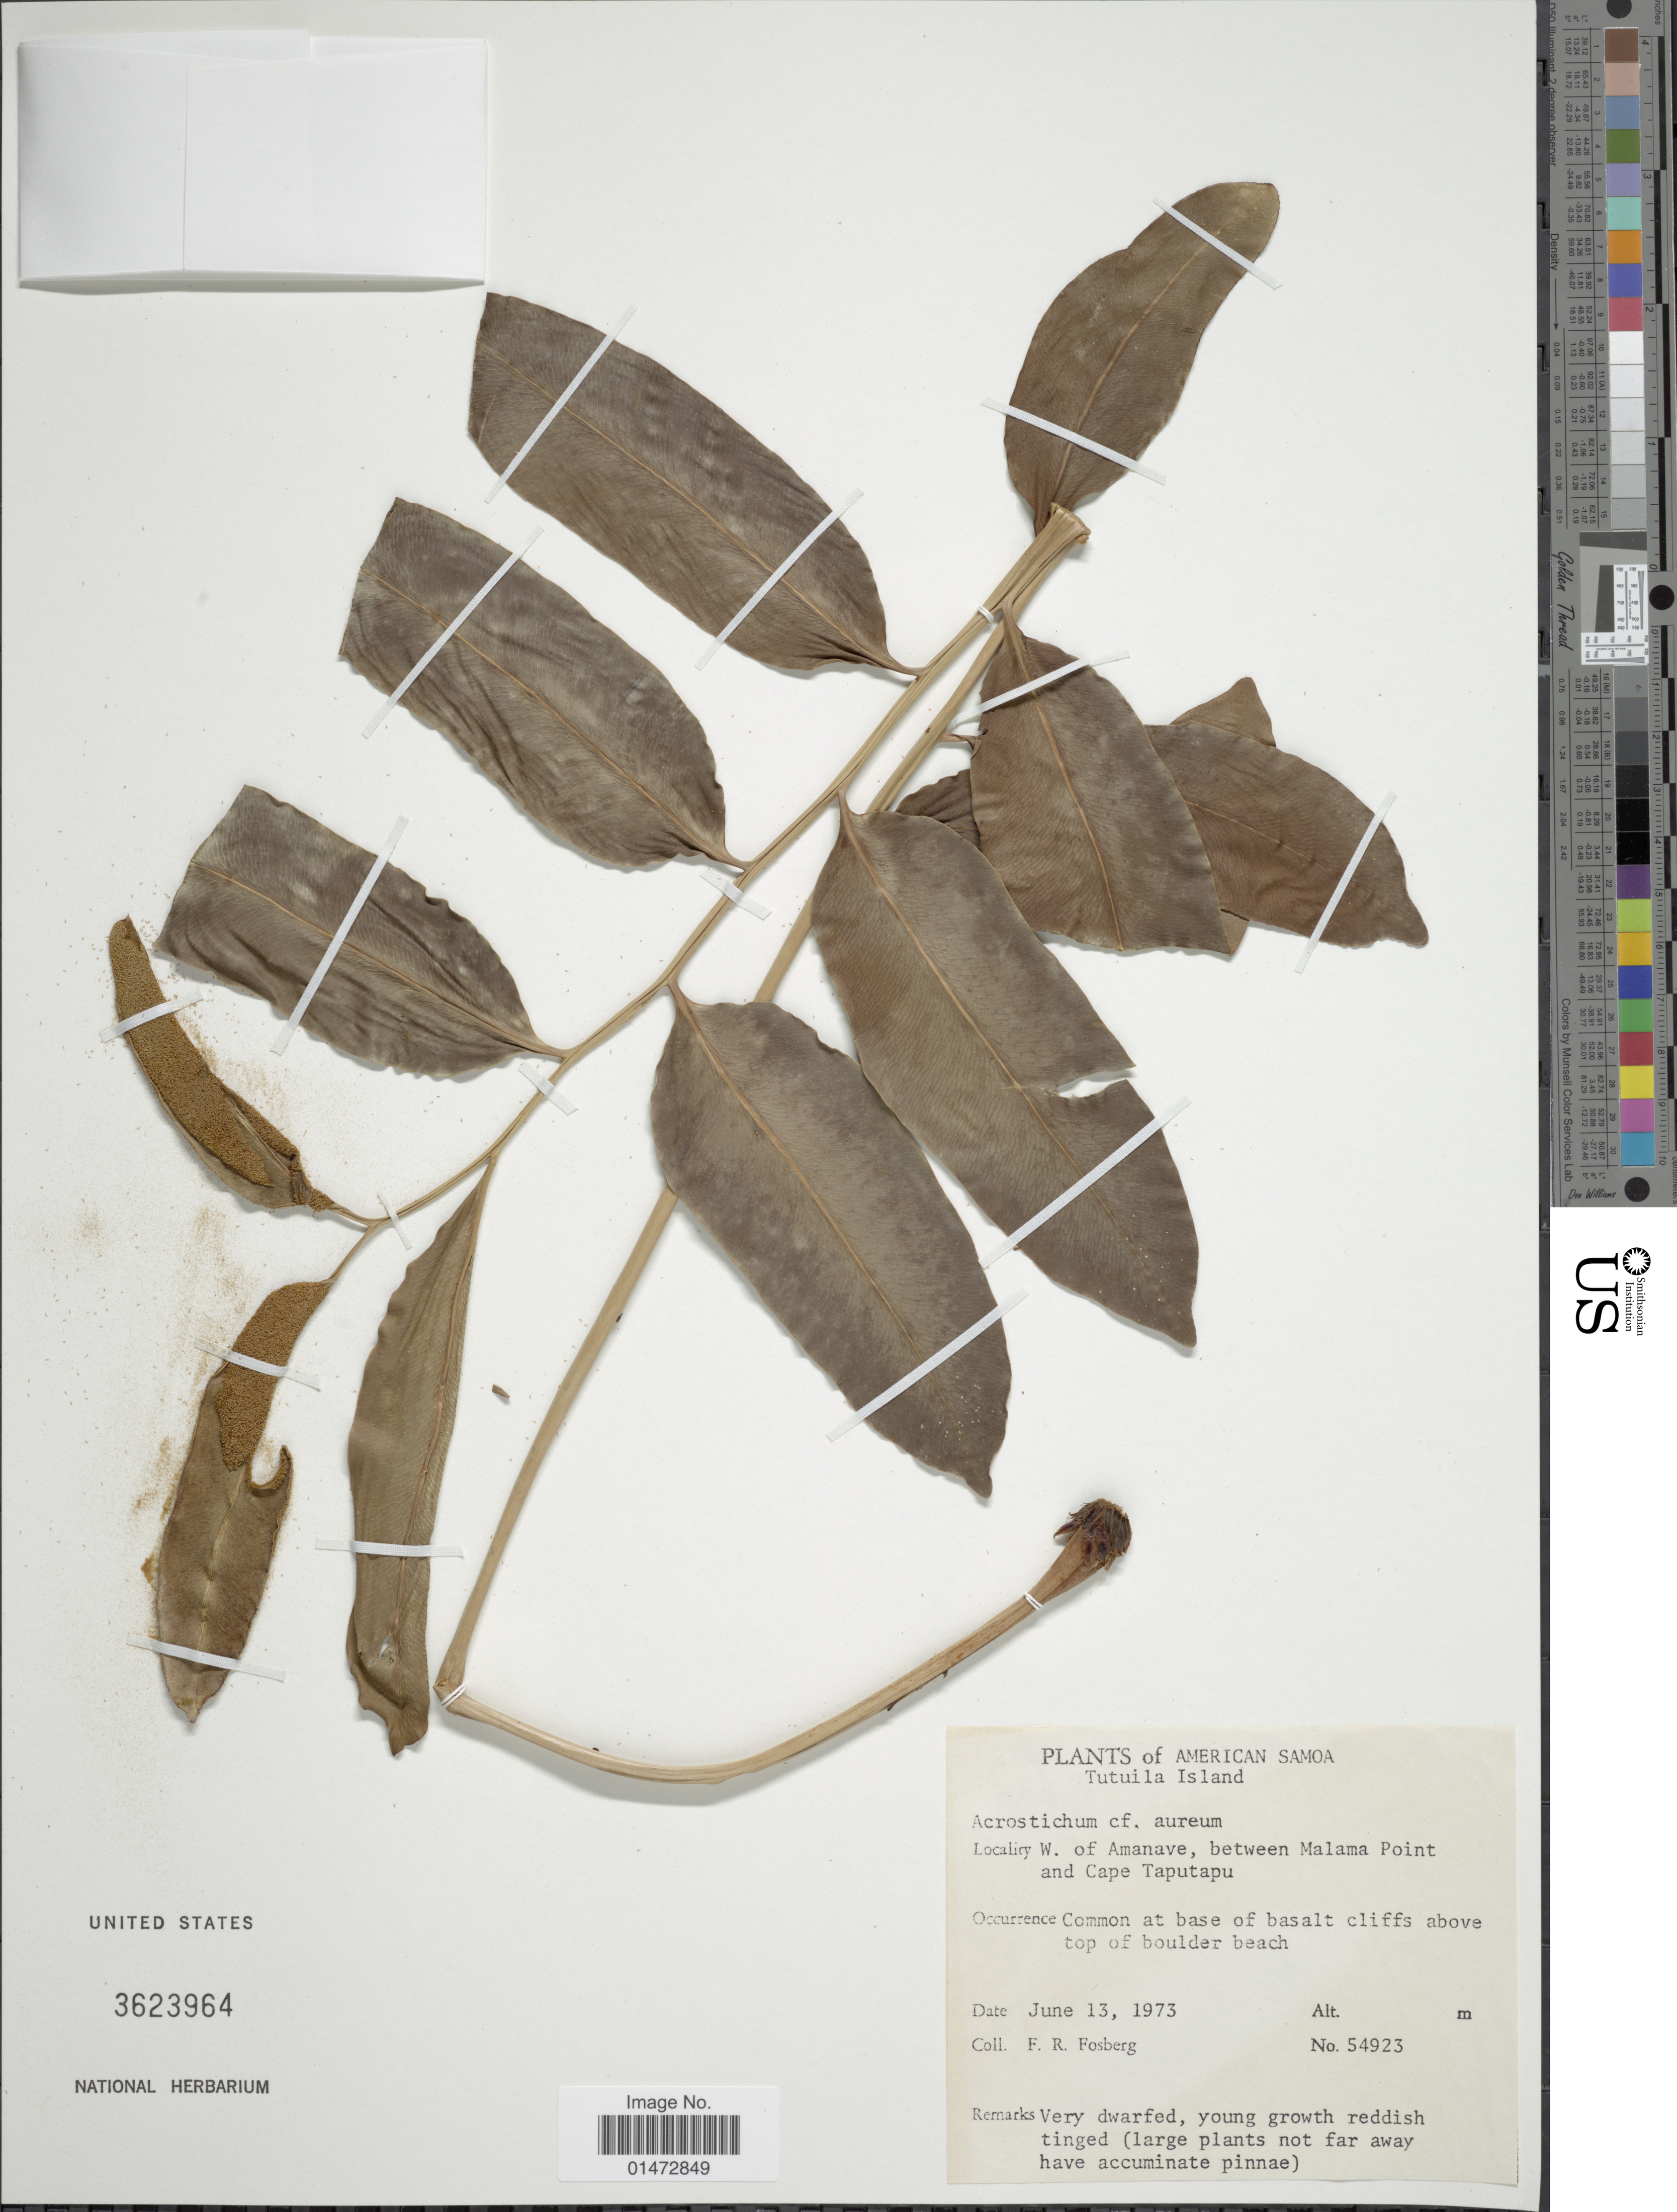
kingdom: Plantae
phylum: Tracheophyta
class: Polypodiopsida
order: Polypodiales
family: Pteridaceae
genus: Acrostichum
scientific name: Acrostichum aureum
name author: L.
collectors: F. R. Fosberg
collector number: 54923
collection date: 1973-06-13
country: American Samoa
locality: Tutuila Island. W. of Amanave, between Malama Point and Cape Taputapu.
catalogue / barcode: US 3623964